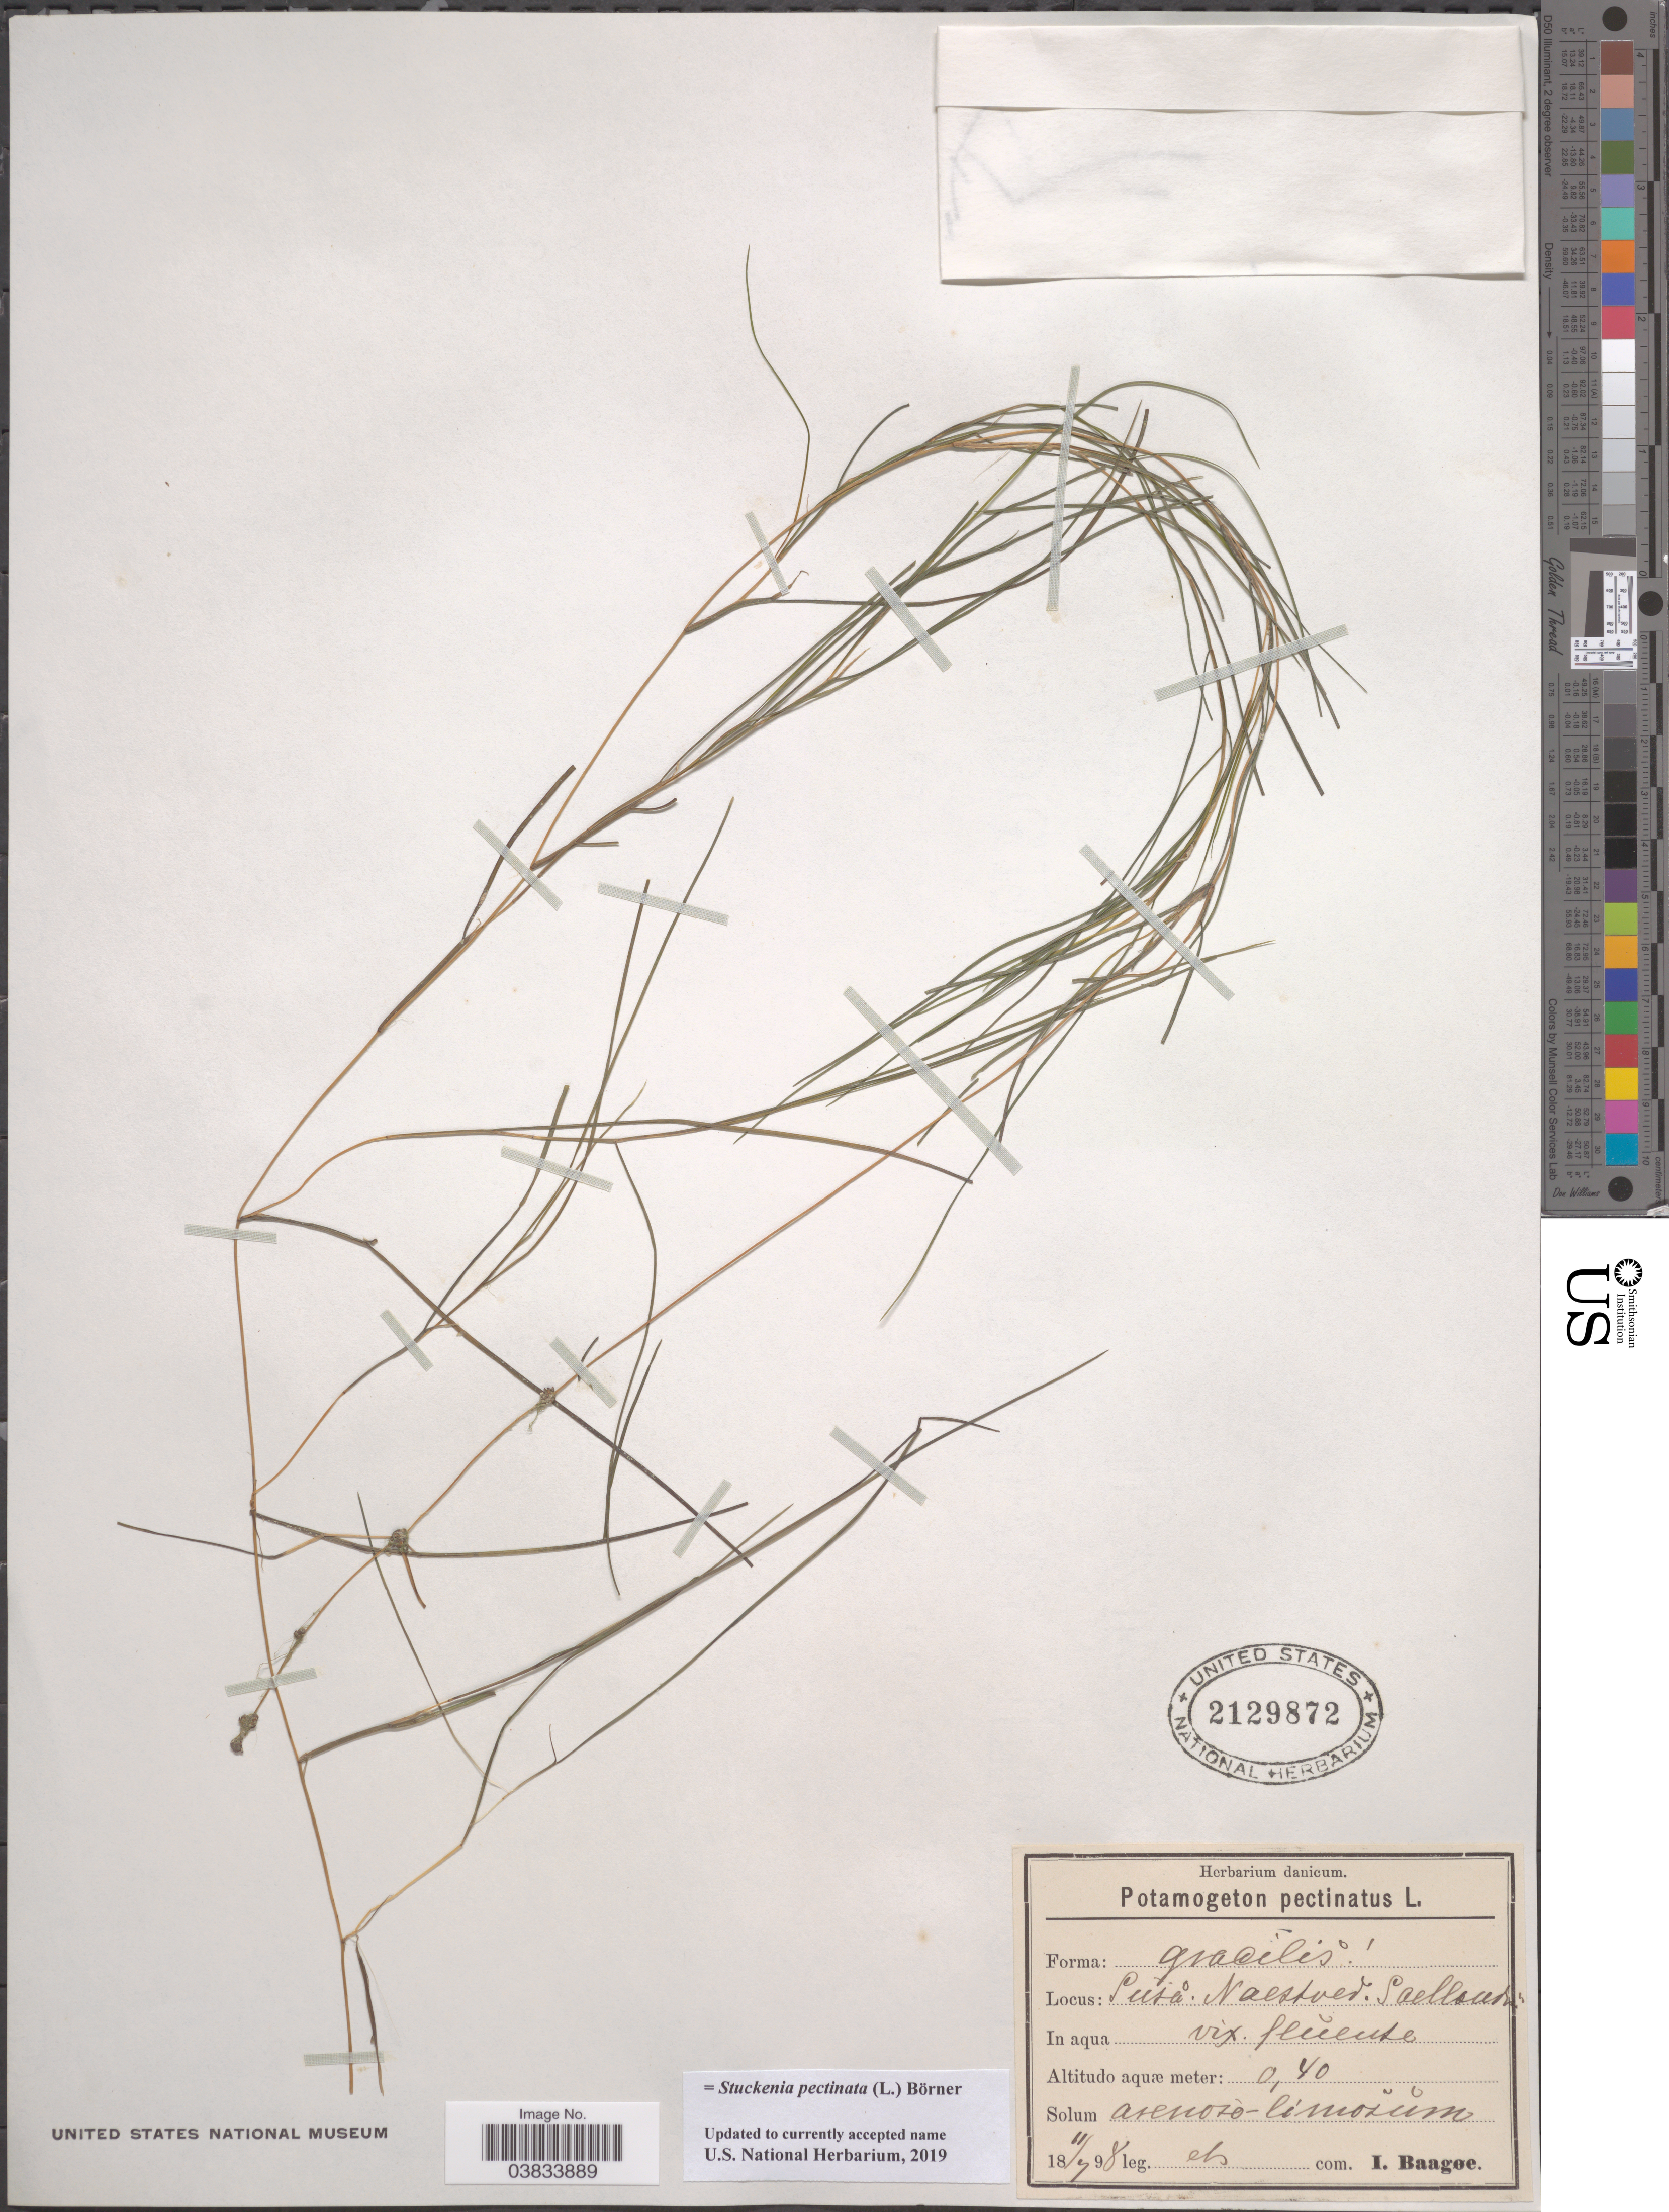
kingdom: Plantae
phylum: Tracheophyta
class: Liliopsida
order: Alismatales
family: Potamogetonaceae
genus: Stuckenia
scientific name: Stuckenia pectinata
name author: (L.) Börner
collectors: I. Baagøe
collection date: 1898-07-11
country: Denmark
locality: Susa. Næstved. Saellandia.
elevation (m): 0.4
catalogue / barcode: US 2129872